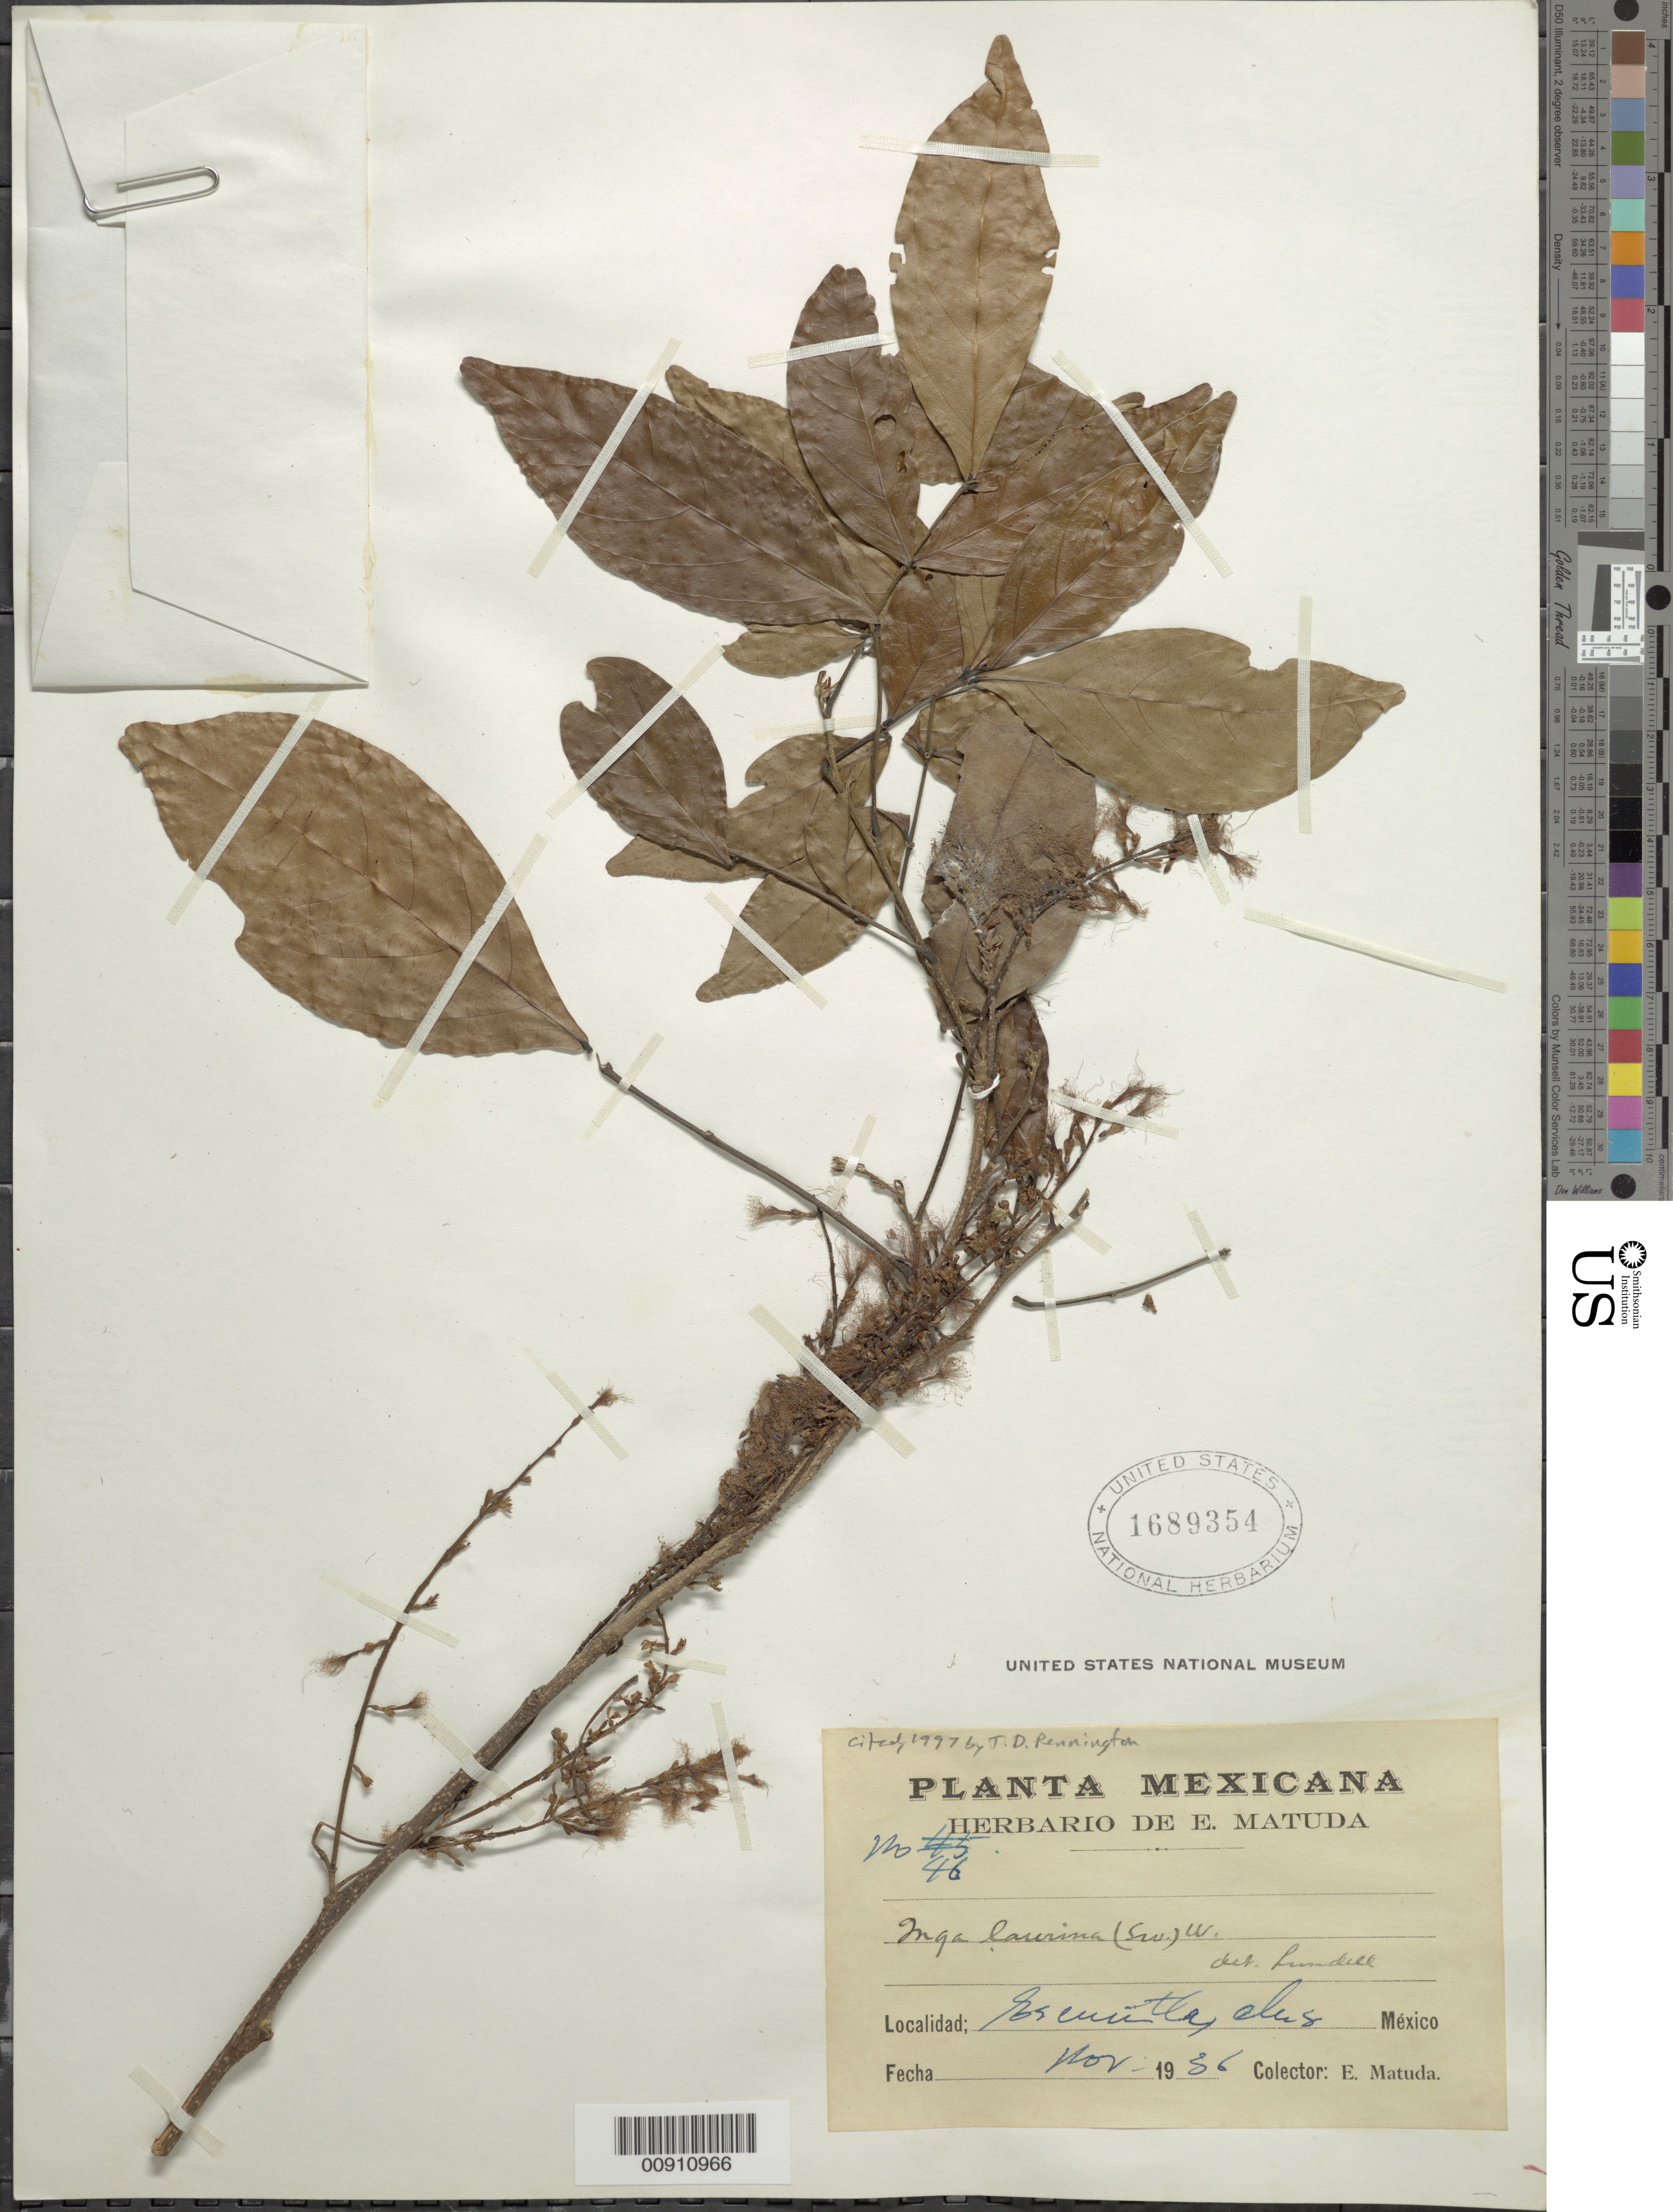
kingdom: Plantae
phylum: Tracheophyta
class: Magnoliopsida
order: Fabales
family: Fabaceae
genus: Inga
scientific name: Inga laurina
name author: (Sw.) Willd.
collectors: E. Matuda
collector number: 46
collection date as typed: Nov 1936 or -- Nov 1956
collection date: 1936-11 or 1956-11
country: Mexico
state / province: Chiapas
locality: Escuintla, Chiapas.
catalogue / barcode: US 1689354